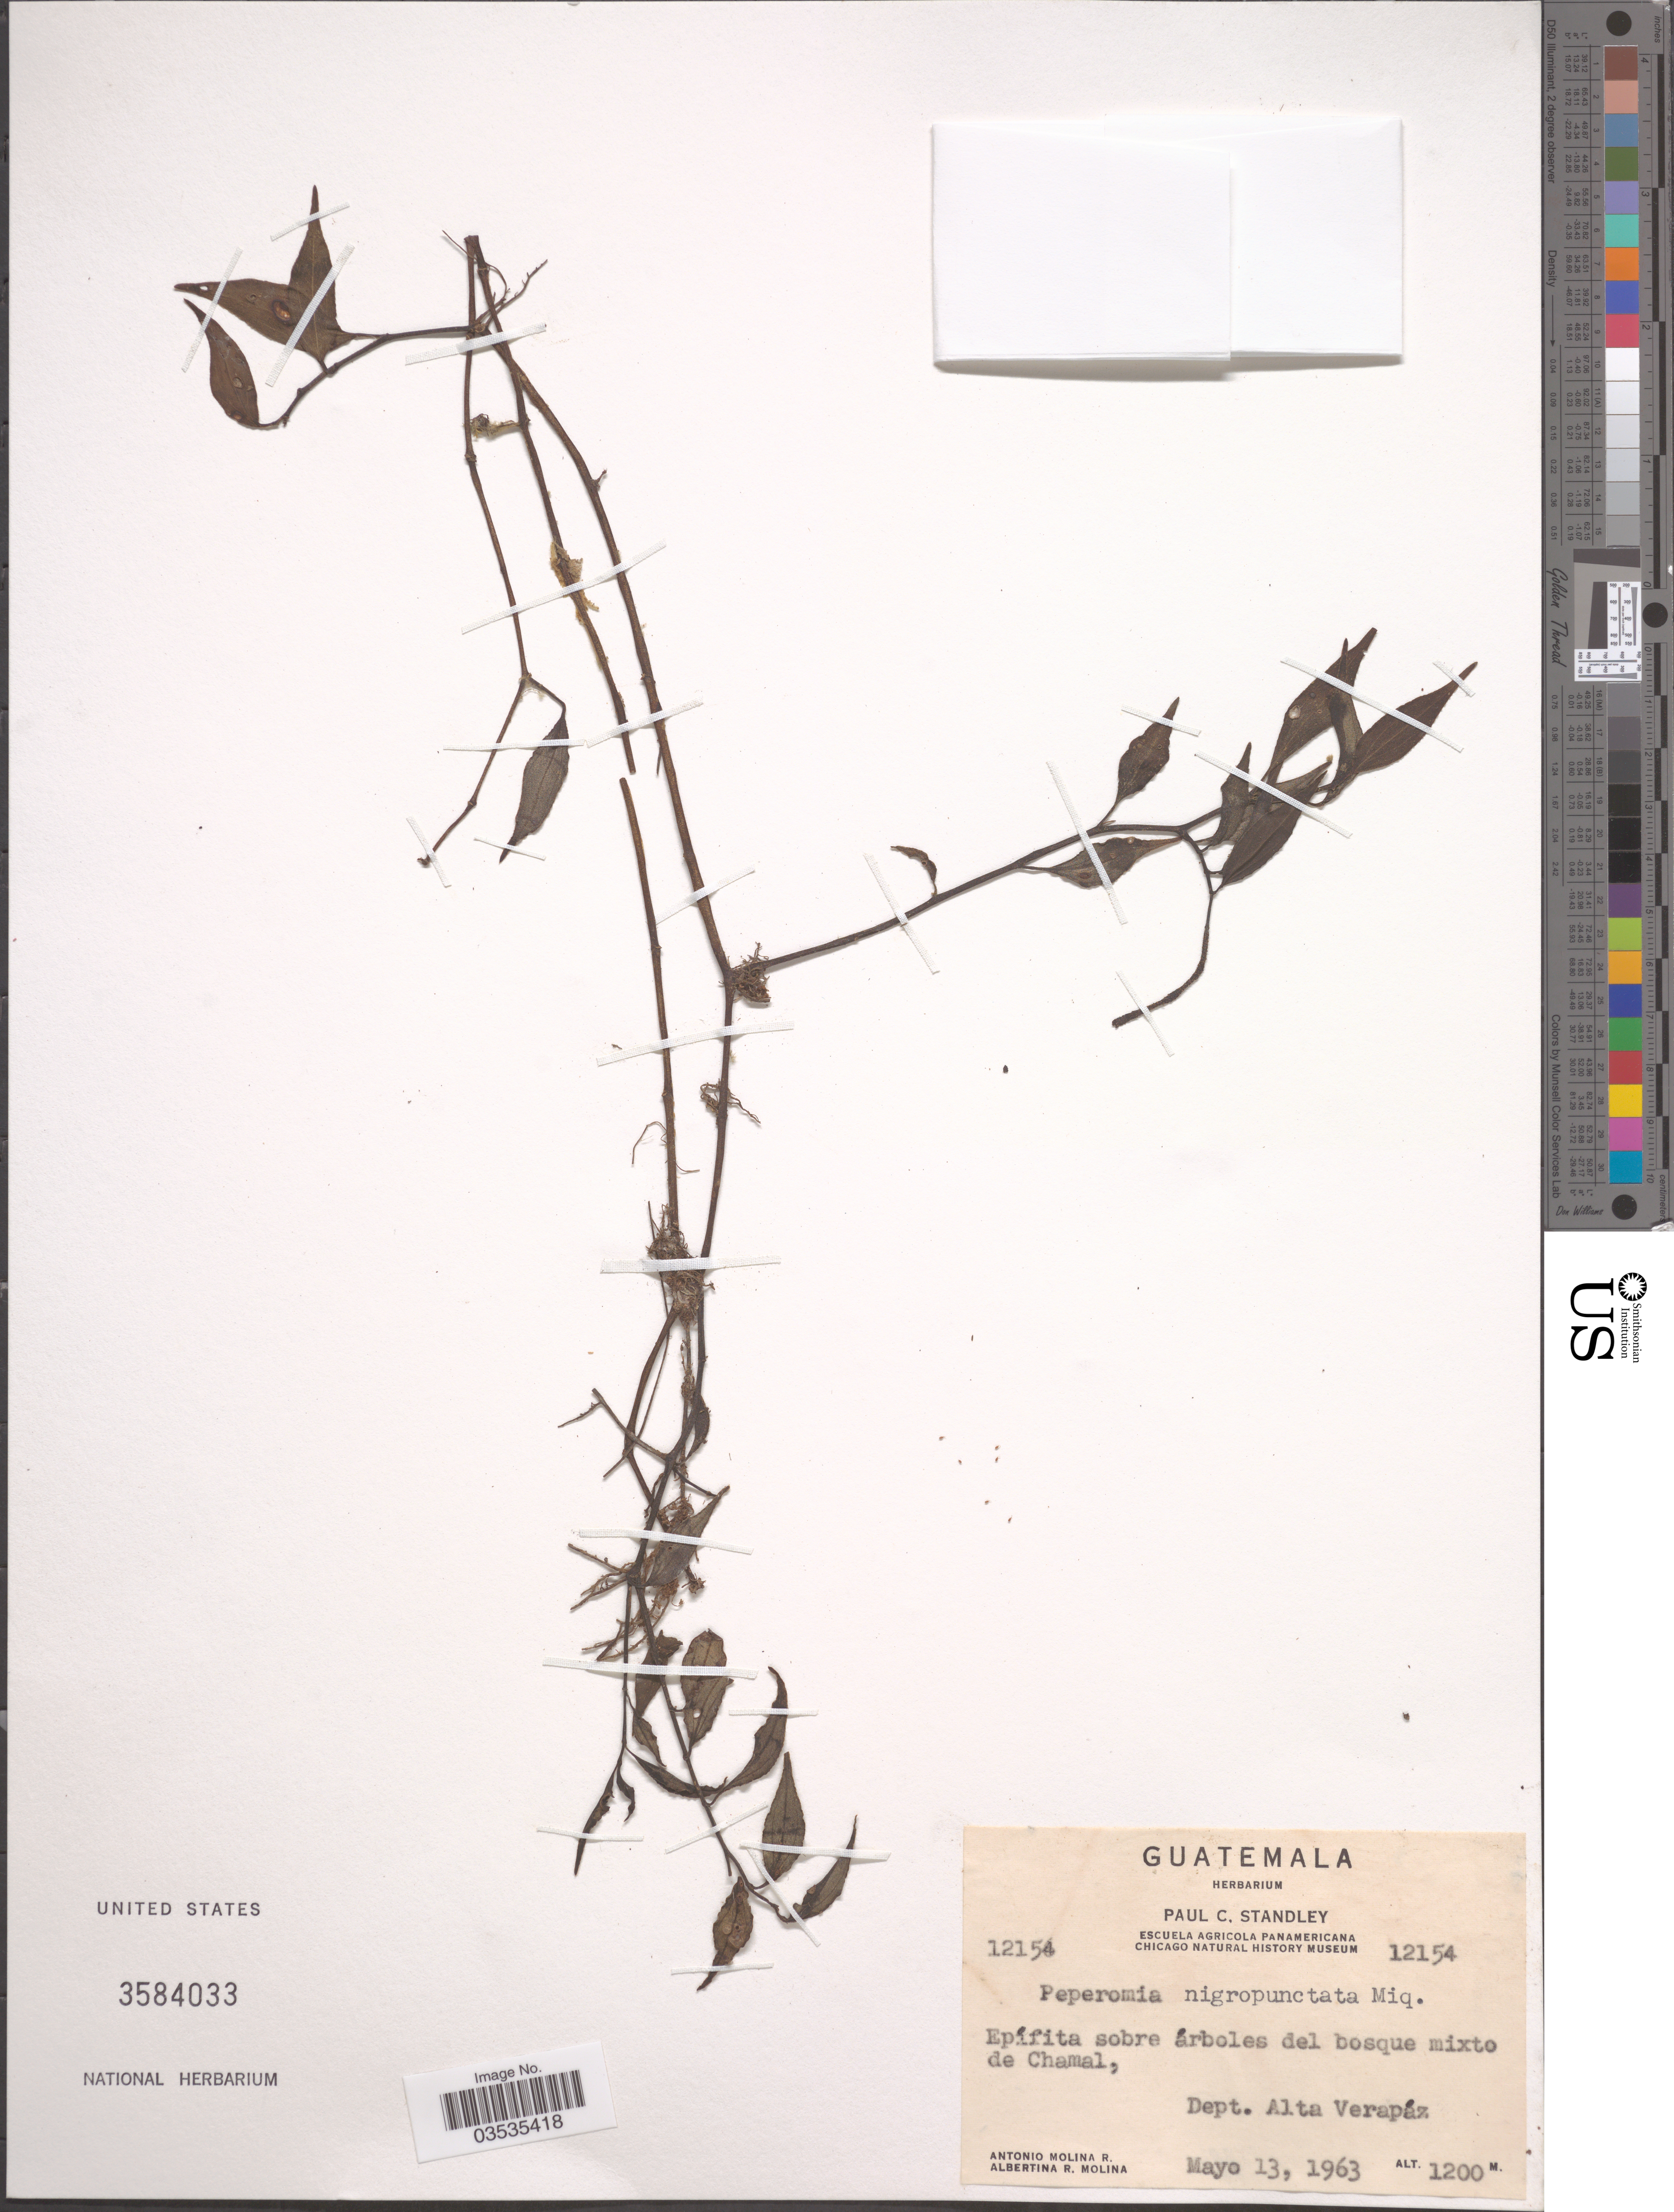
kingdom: Plantae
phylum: Tracheophyta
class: Magnoliopsida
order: Piperales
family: Piperaceae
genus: Peperomia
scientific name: Peperomia nigropunctata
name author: Miq.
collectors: A. Molina R. & A. R. Molina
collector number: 12154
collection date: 1963-05-13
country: Guatemala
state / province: Alta Verapaz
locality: Bosque mixto de Chamal, Dept. Alta Verapaz.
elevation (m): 1200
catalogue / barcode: US 3584033